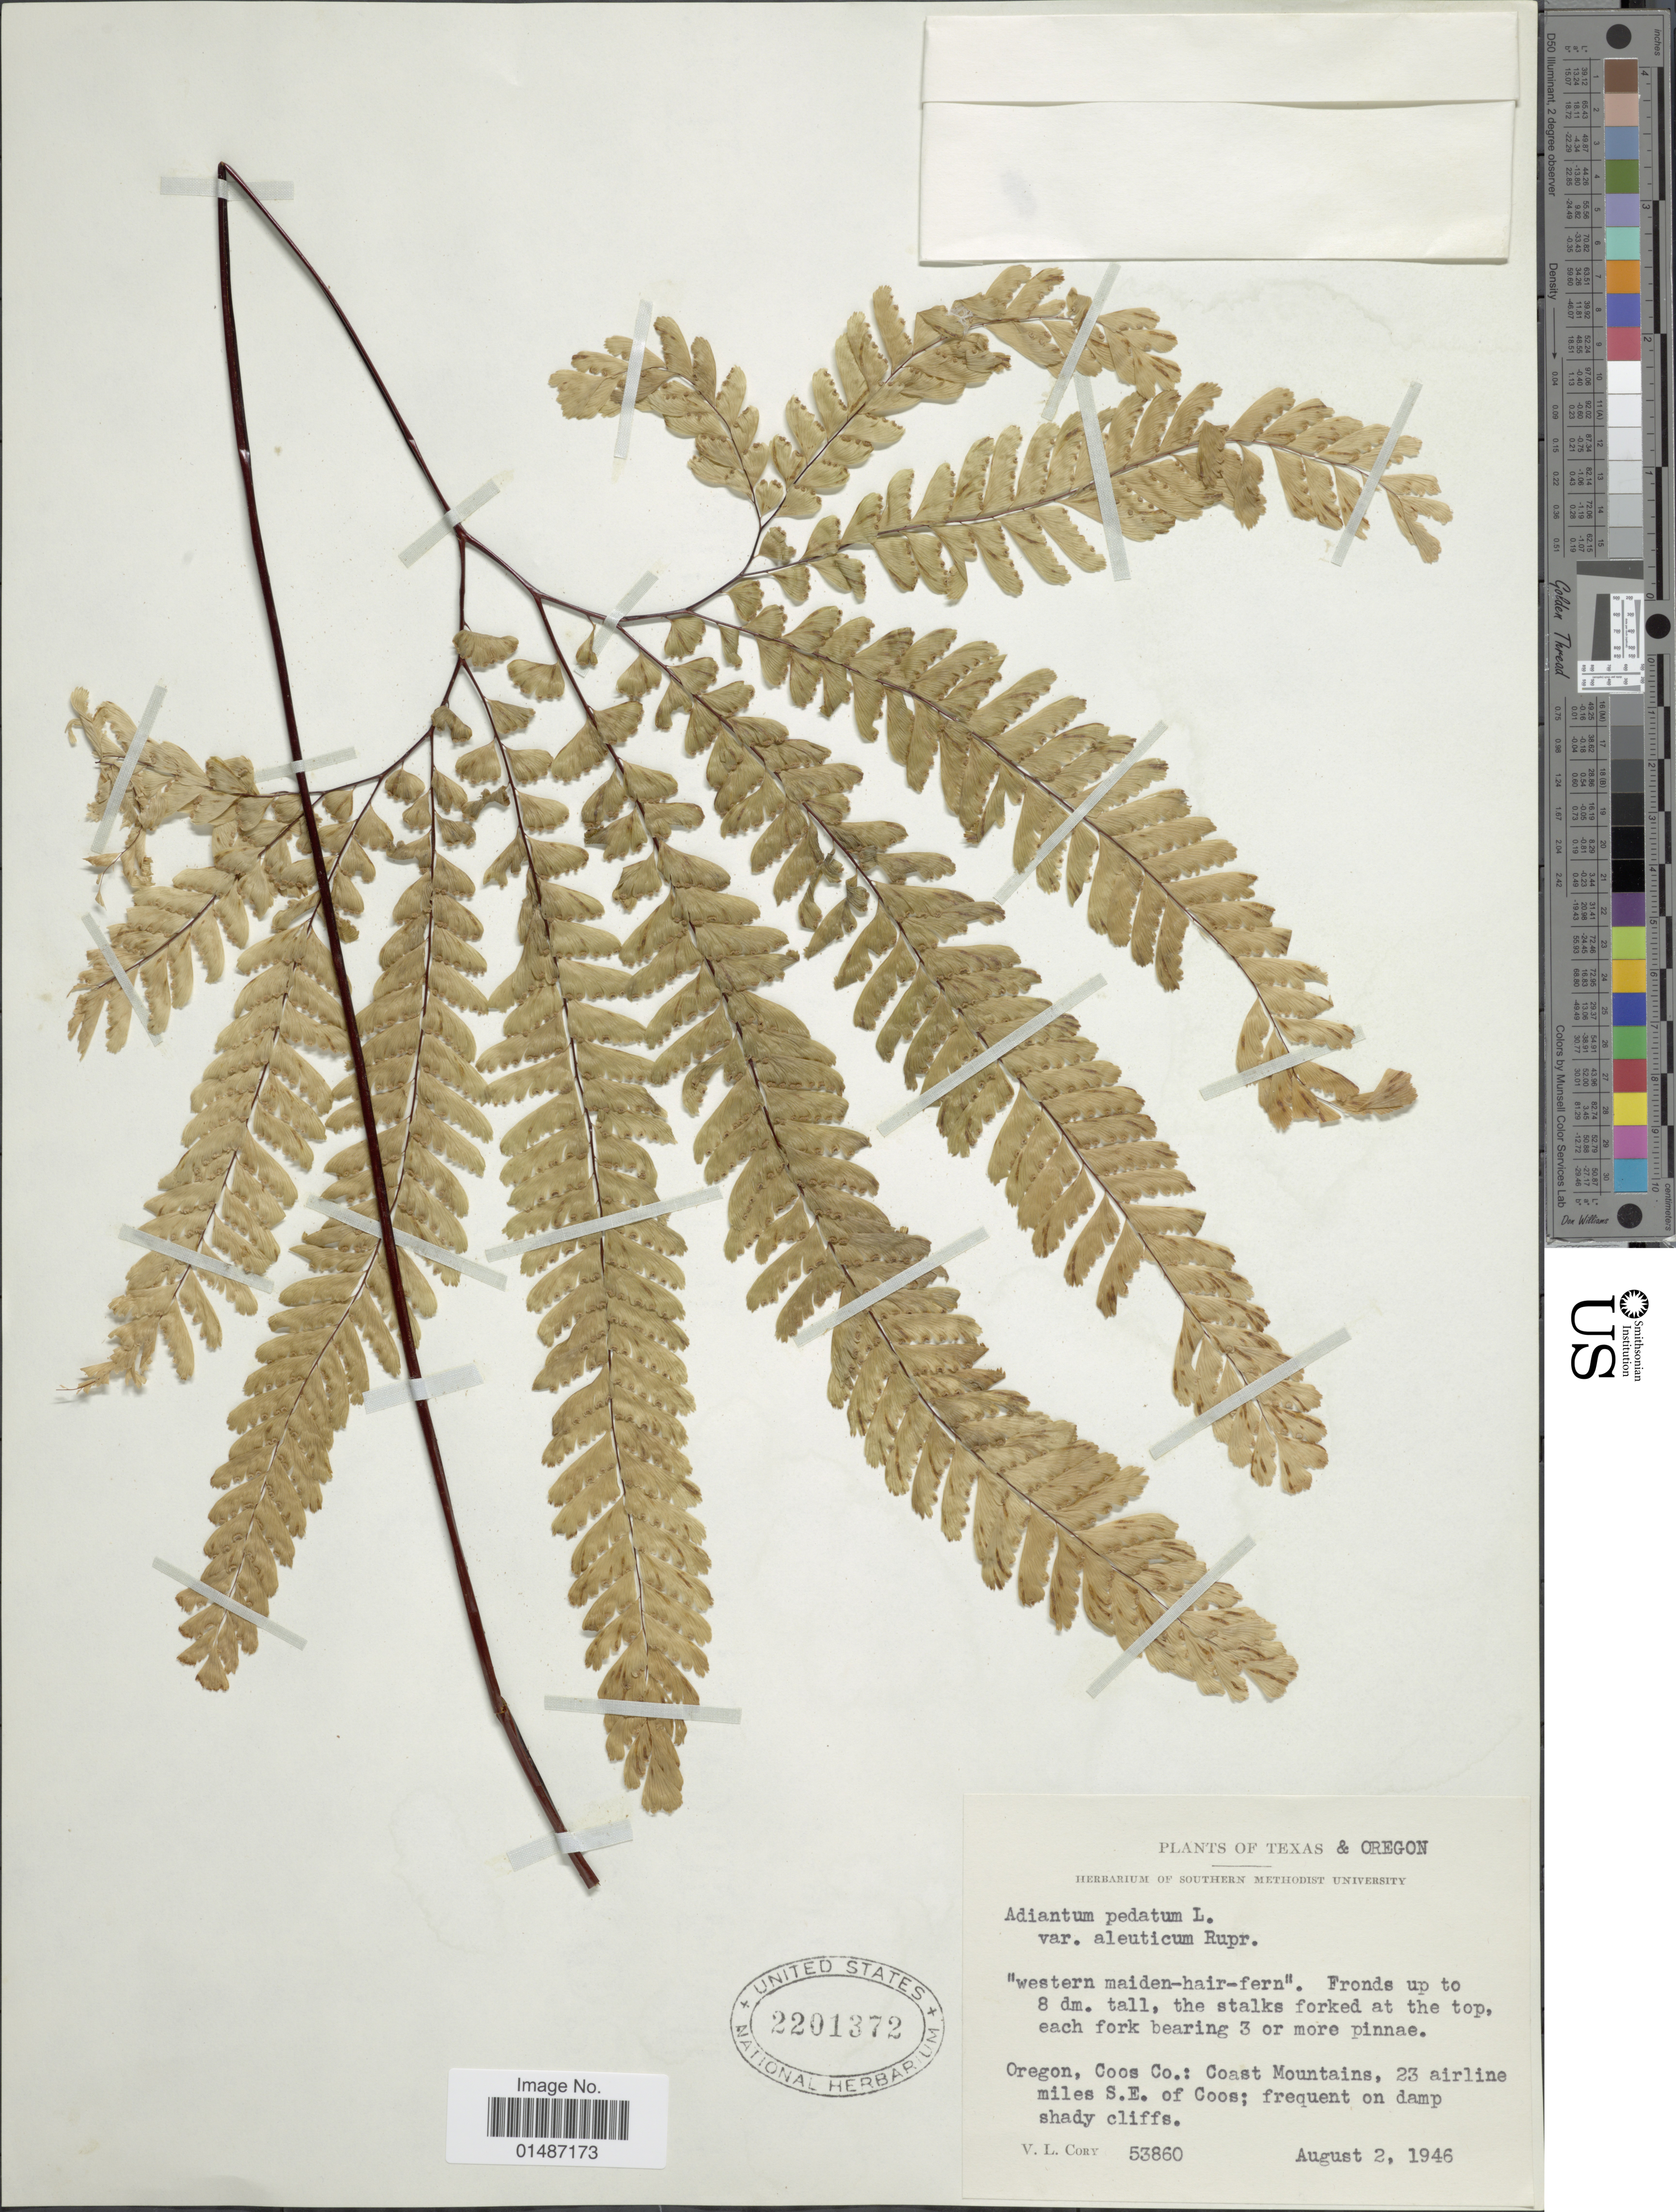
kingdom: Plantae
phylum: Tracheophyta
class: Polypodiopsida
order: Polypodiales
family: Pteridaceae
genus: Adiantum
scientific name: Adiantum pedatum subsp. aleuticum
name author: (Rupr.) Calder & Roy L. Taylor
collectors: V. Cory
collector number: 53860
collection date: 1946-08-02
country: United States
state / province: Oregon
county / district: Coos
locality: Texas & Oregon. Coos Co.: Coast Mountains, 23 airline miles S.E. of Coos; frequent on damp shady cliffs.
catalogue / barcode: US 2201372